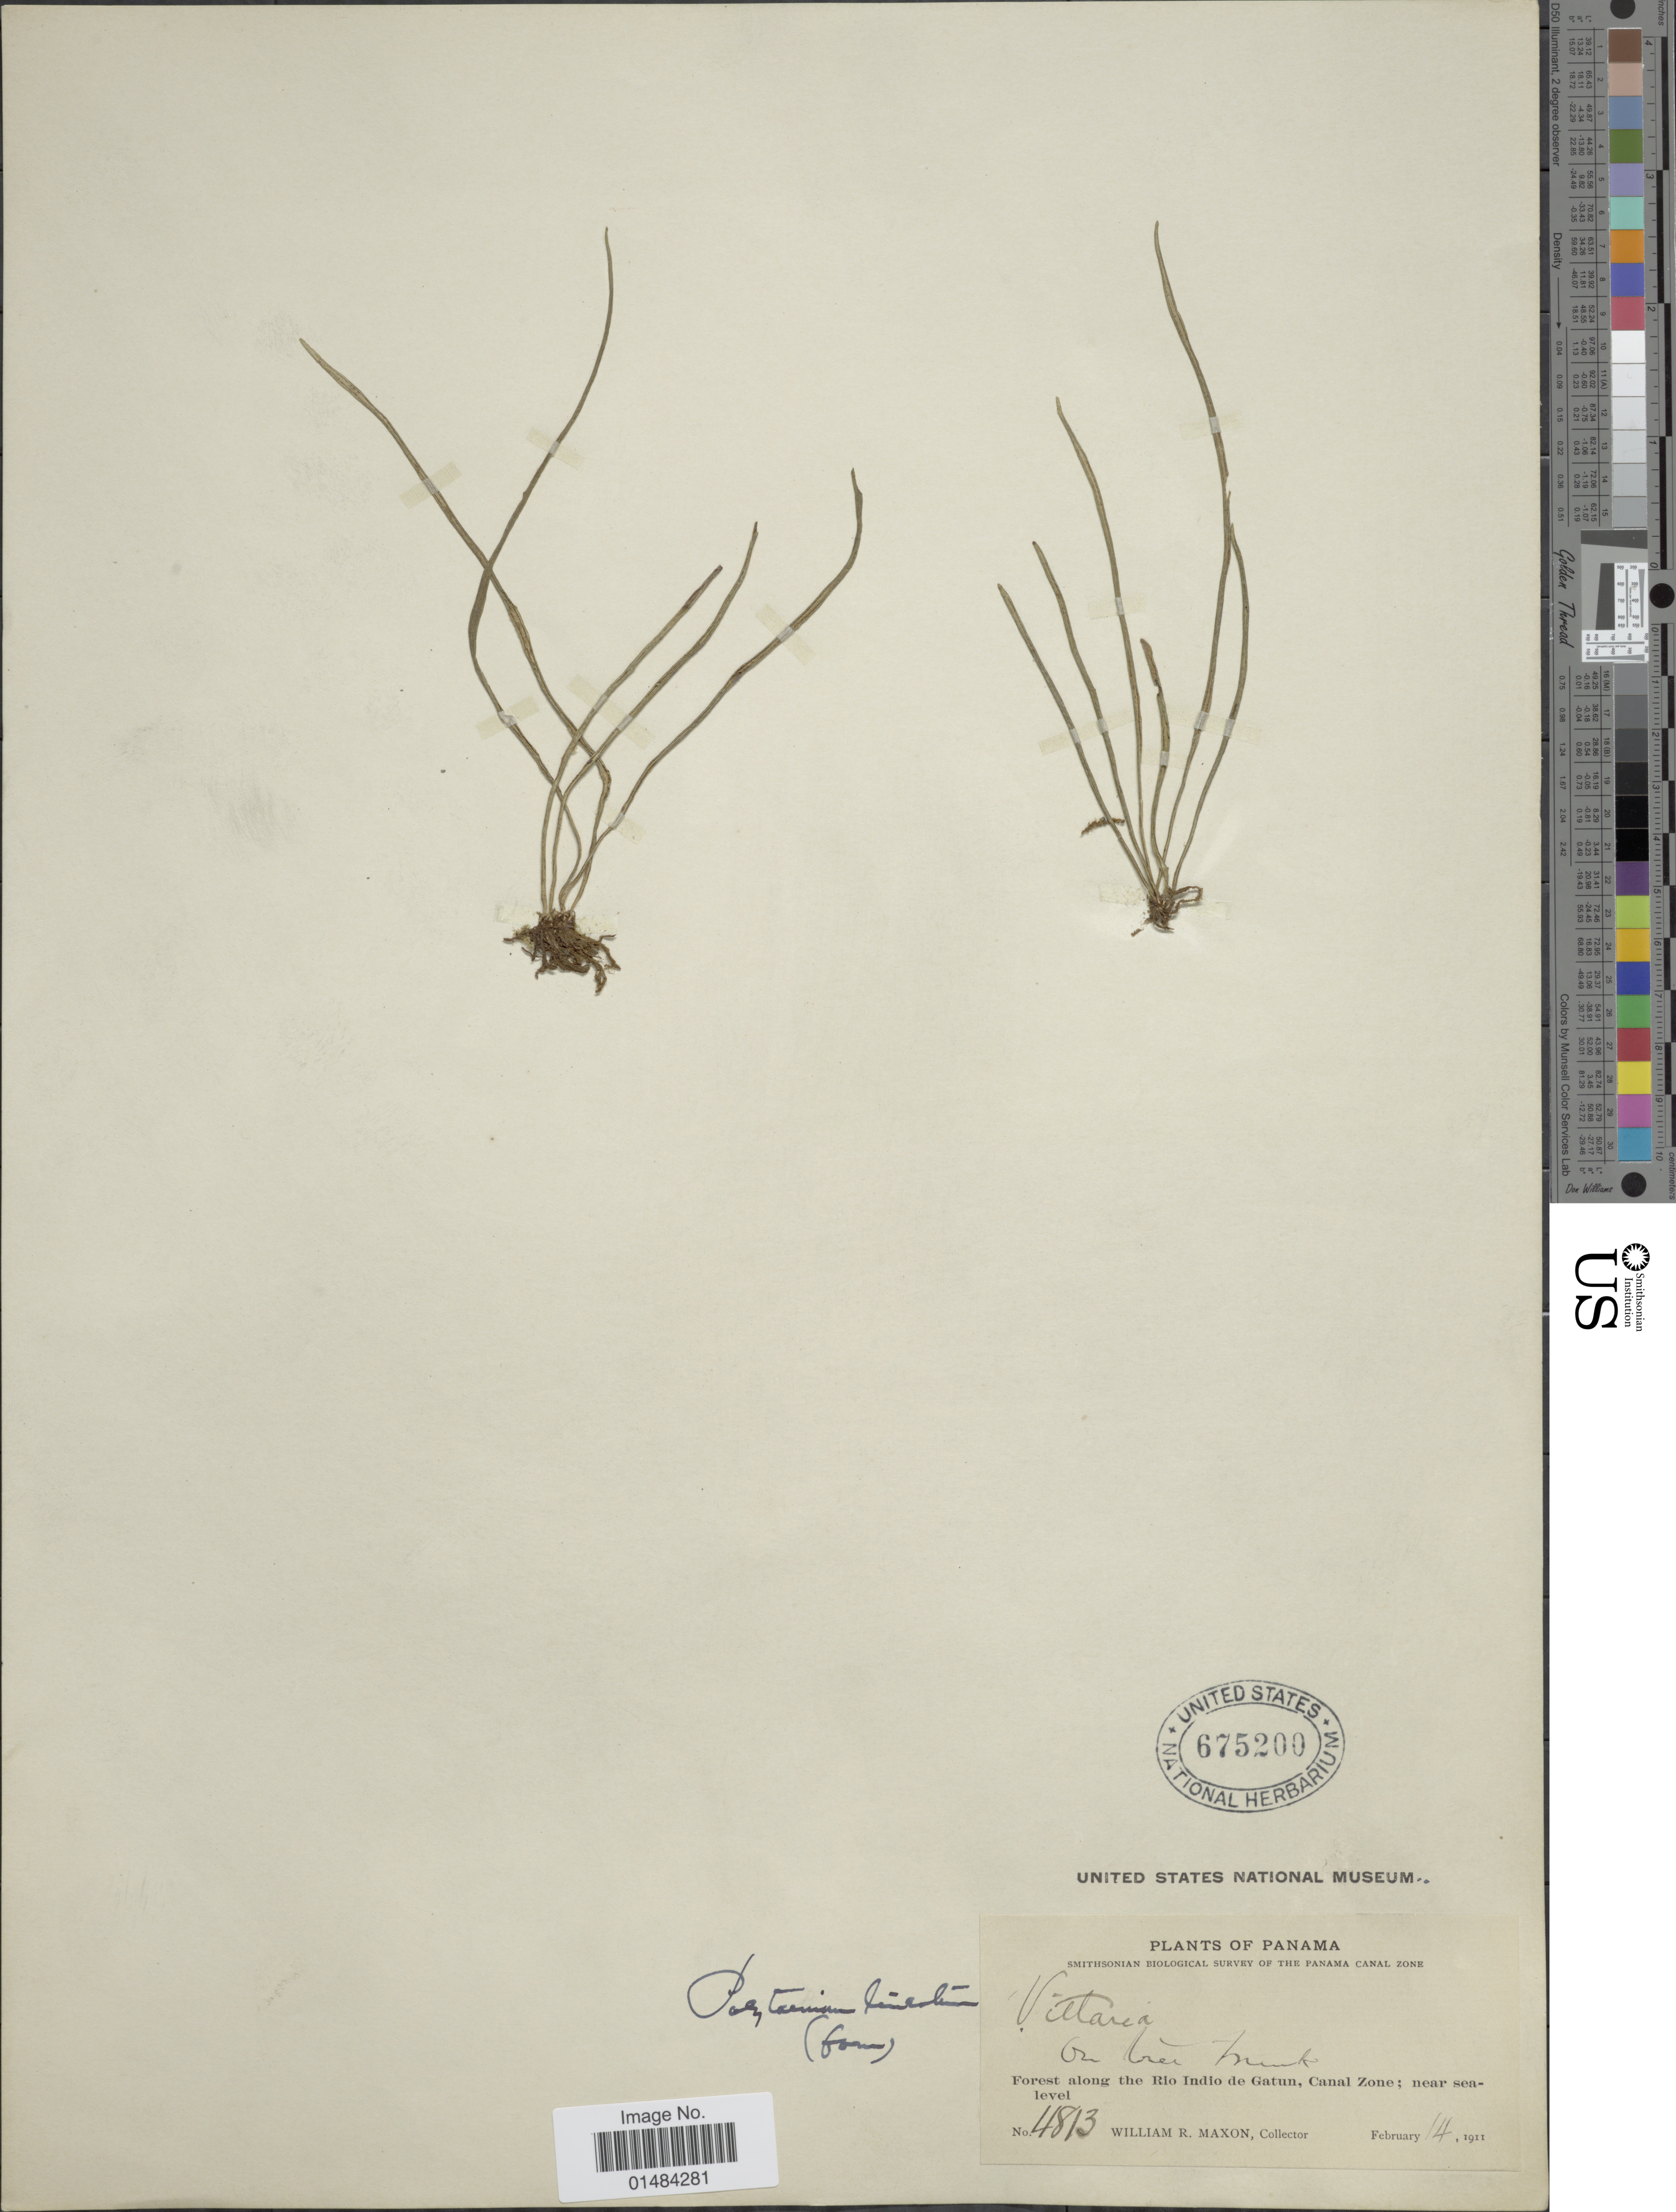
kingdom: Plantae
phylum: Tracheophyta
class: Polypodiopsida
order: Polypodiales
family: Pteridaceae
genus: Polytaenium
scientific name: Polytaenium lineatum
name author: (Sw.) J. Sm.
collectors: W. R. Maxon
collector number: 4813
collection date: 1911-02-14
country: Panama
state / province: Colón / Panamá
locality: Panama, forest along the Rio Indio de Gatun, Canal Zone.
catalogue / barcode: US 675200